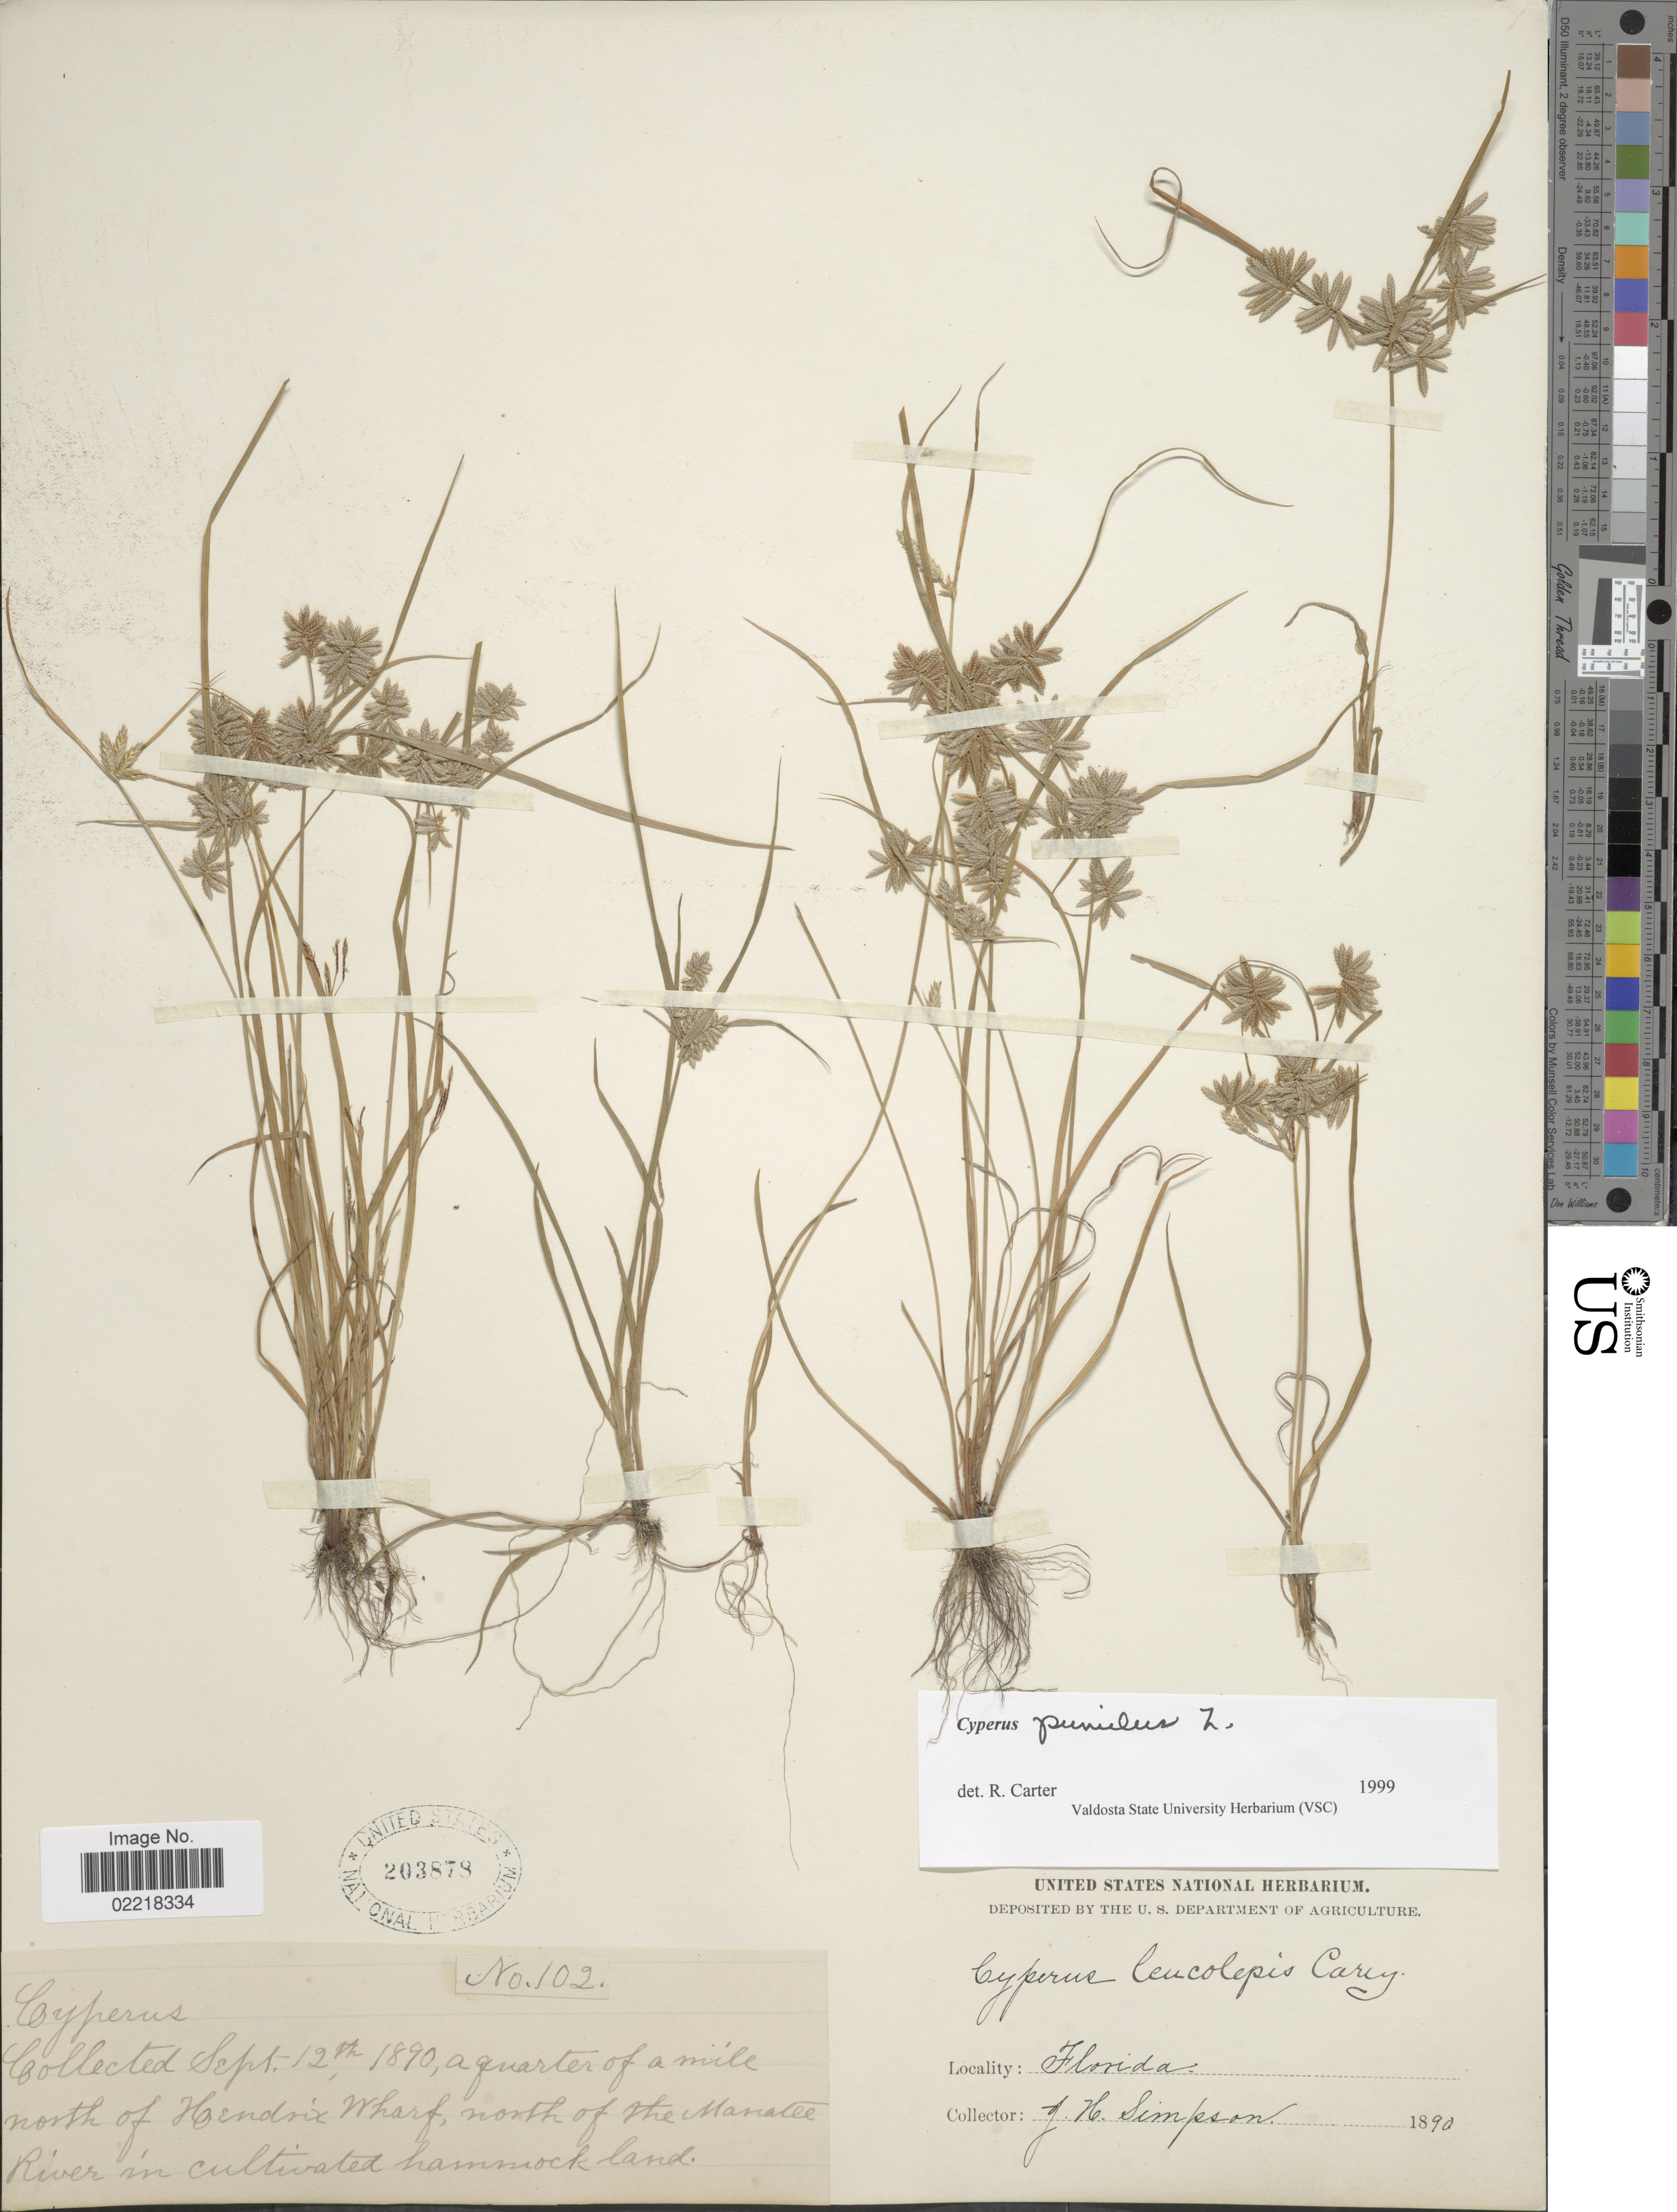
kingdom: Plantae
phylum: Tracheophyta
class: Liliopsida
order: Poales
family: Cyperaceae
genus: Cyperus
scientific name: Cyperus pumilus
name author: L.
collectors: J. H. Simpson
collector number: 102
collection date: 1890-09-12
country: United States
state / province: Florida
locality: A quarter of a mile north of Hendrix Wharf, north of the Manatee River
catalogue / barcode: US 203878